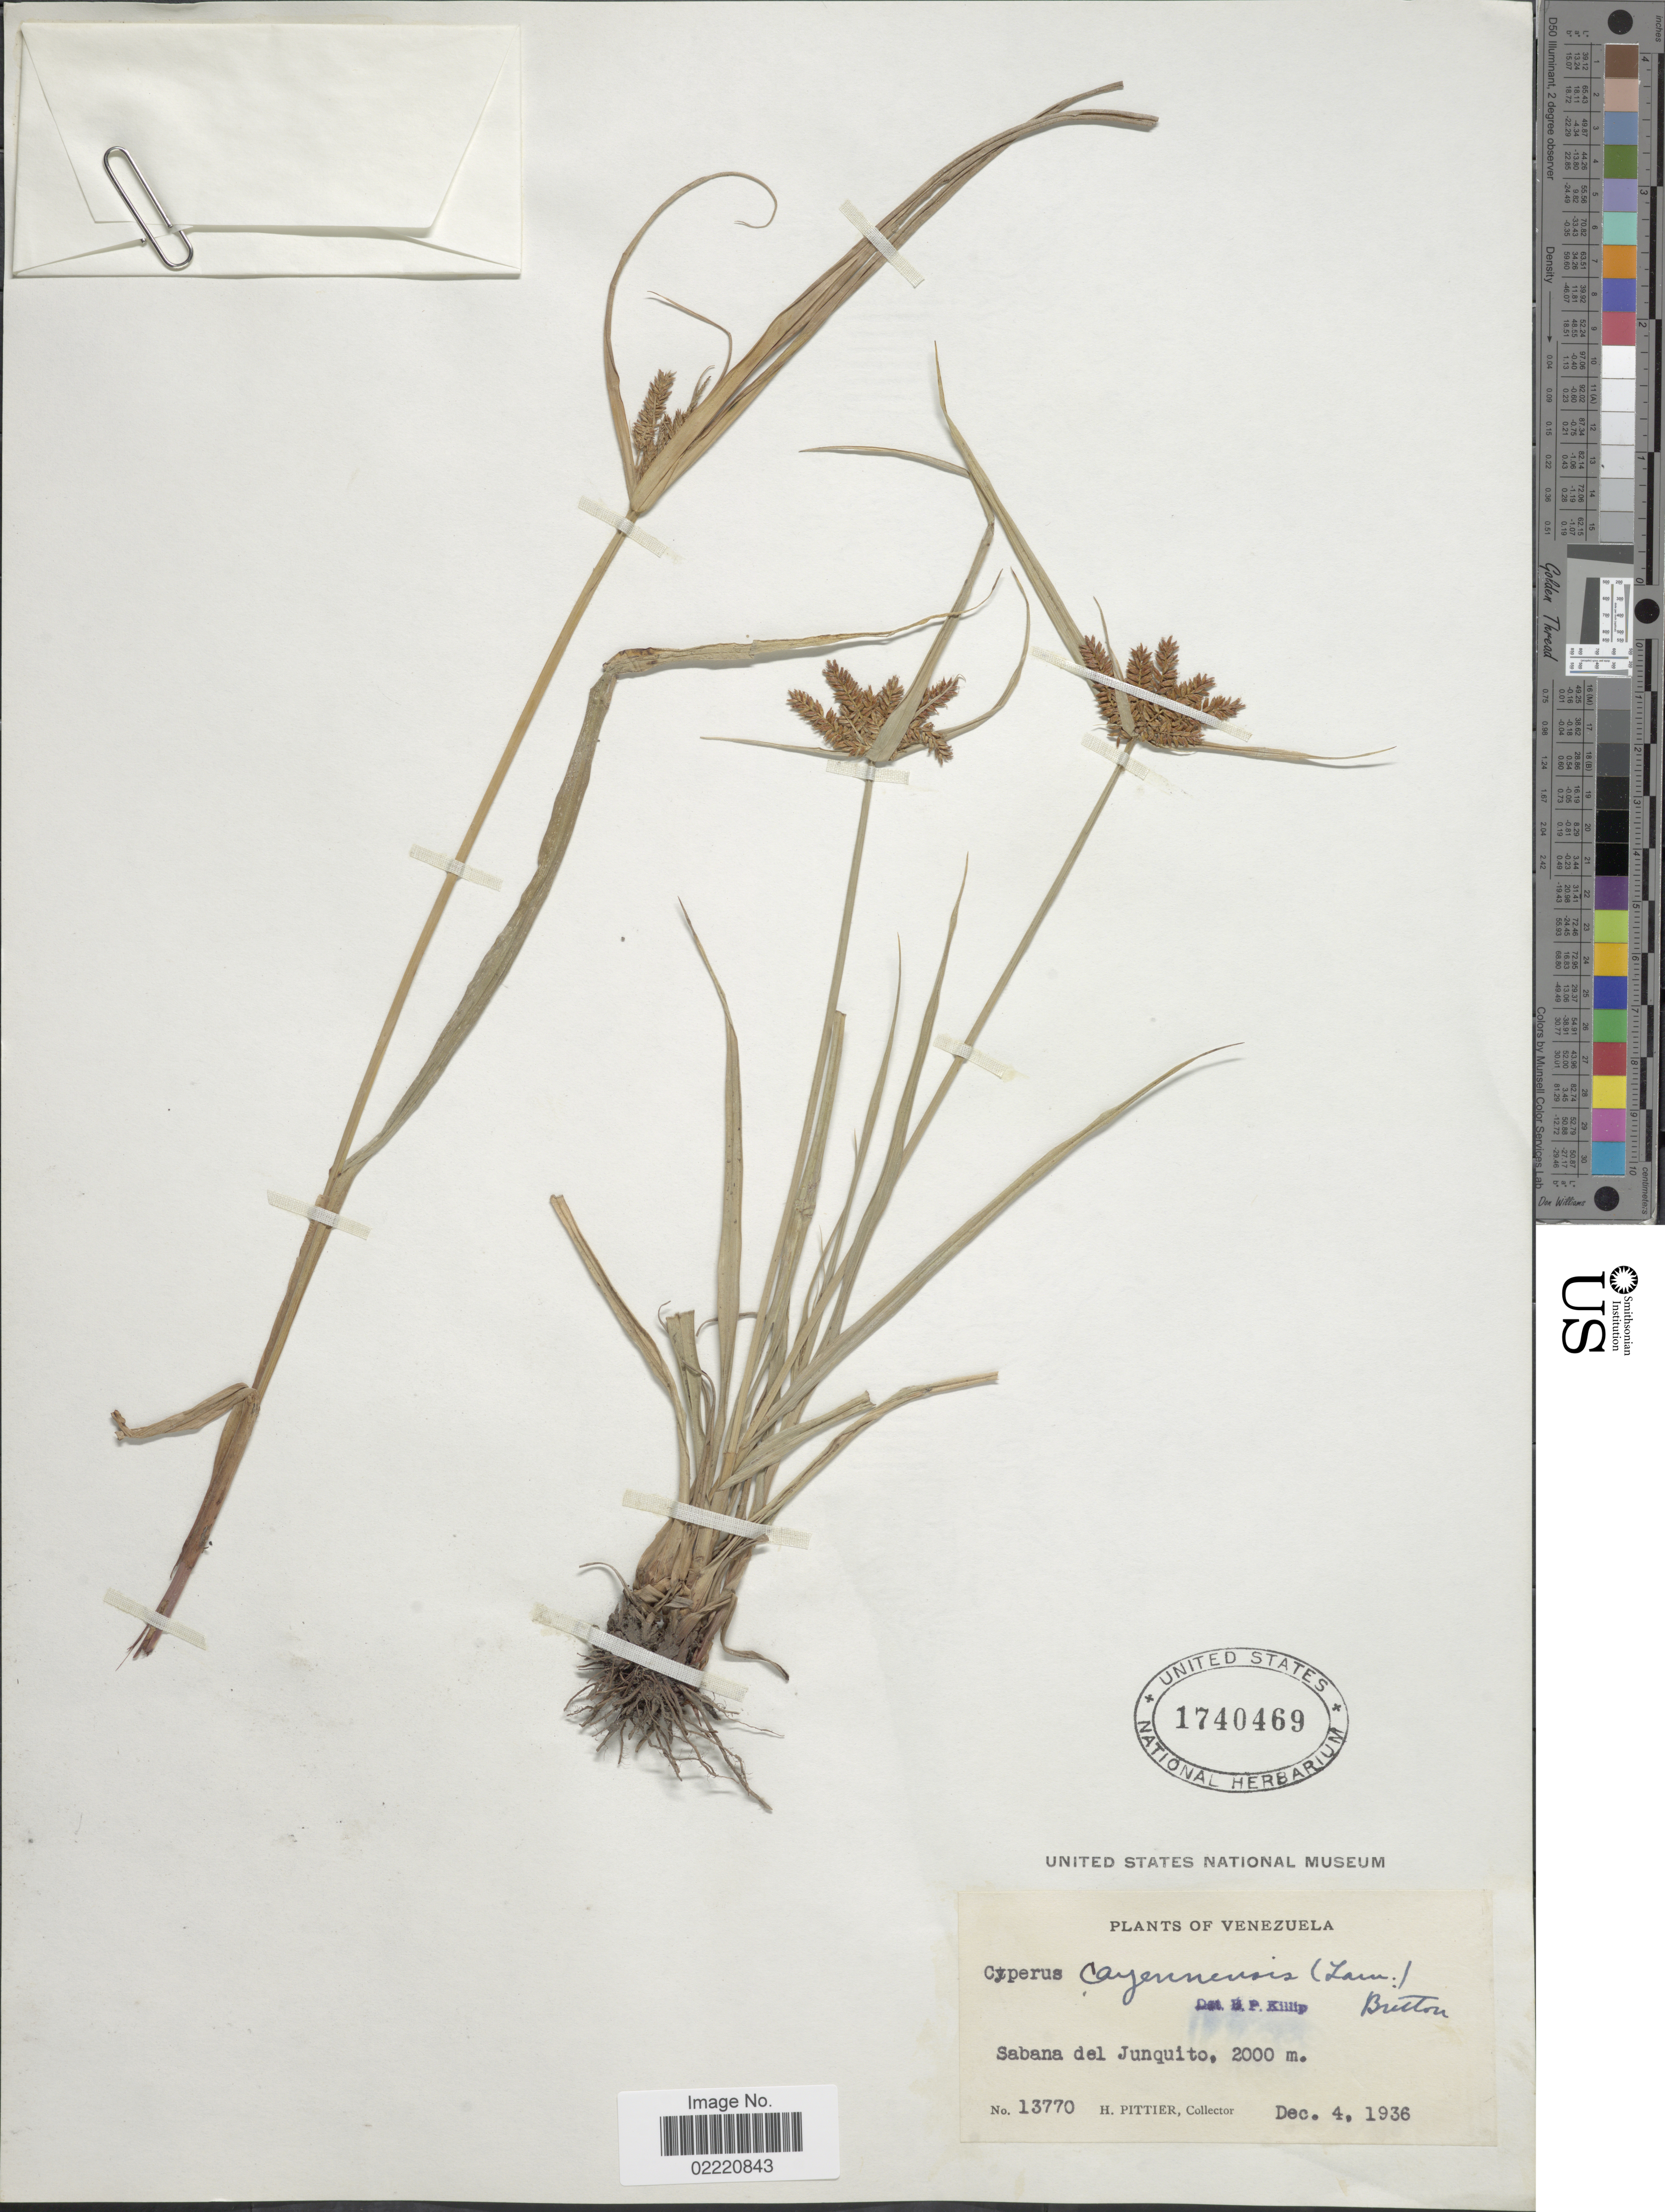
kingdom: Plantae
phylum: Tracheophyta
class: Liliopsida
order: Poales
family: Cyperaceae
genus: Cyperus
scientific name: Cyperus aggregatus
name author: (Willd.) Endl.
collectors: H. F. Pittier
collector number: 13770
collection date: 1936-12-04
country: Venezuela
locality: Sabana del Junquito.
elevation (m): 2000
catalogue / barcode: US 1740469